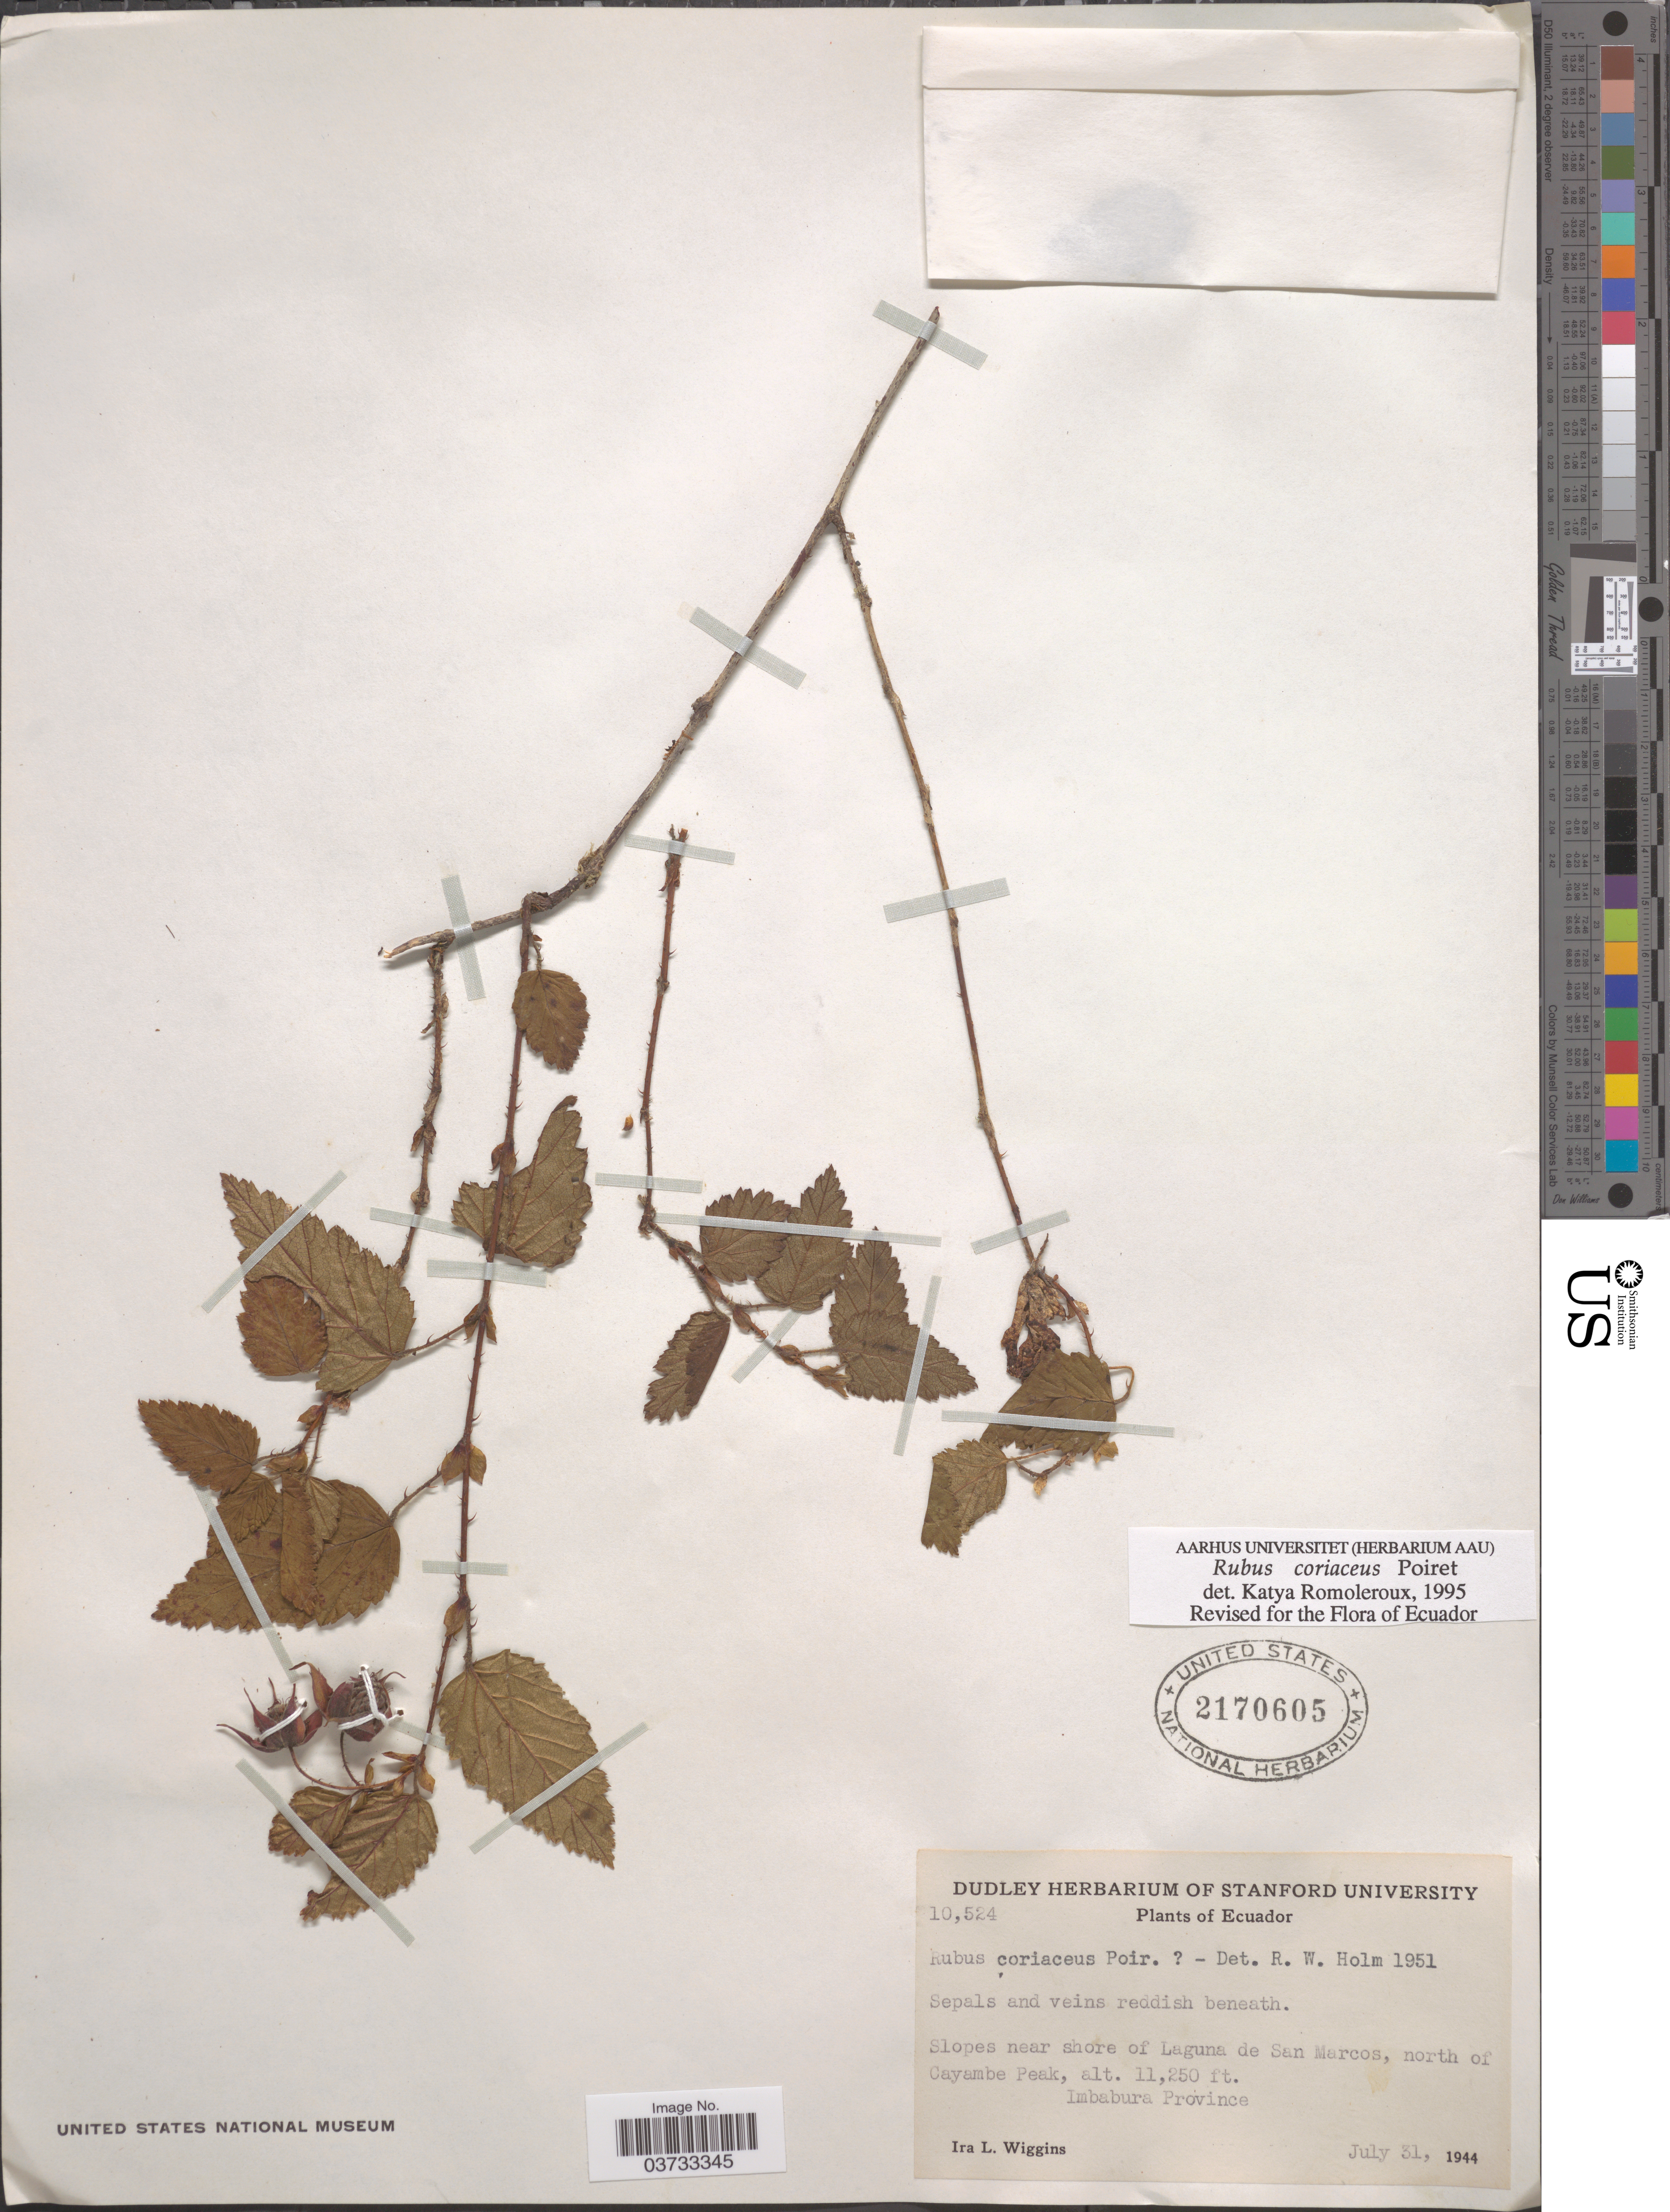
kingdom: Plantae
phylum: Tracheophyta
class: Magnoliopsida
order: Rosales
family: Rosaceae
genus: Rubus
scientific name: Rubus coriaceus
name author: Poir.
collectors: I. L. Wiggins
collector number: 10524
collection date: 1944-07-31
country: Ecuador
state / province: Imbabura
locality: Slopes near shore of Laguna de San Marcos, north of Cayambe Peak.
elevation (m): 3429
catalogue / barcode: US 2170605